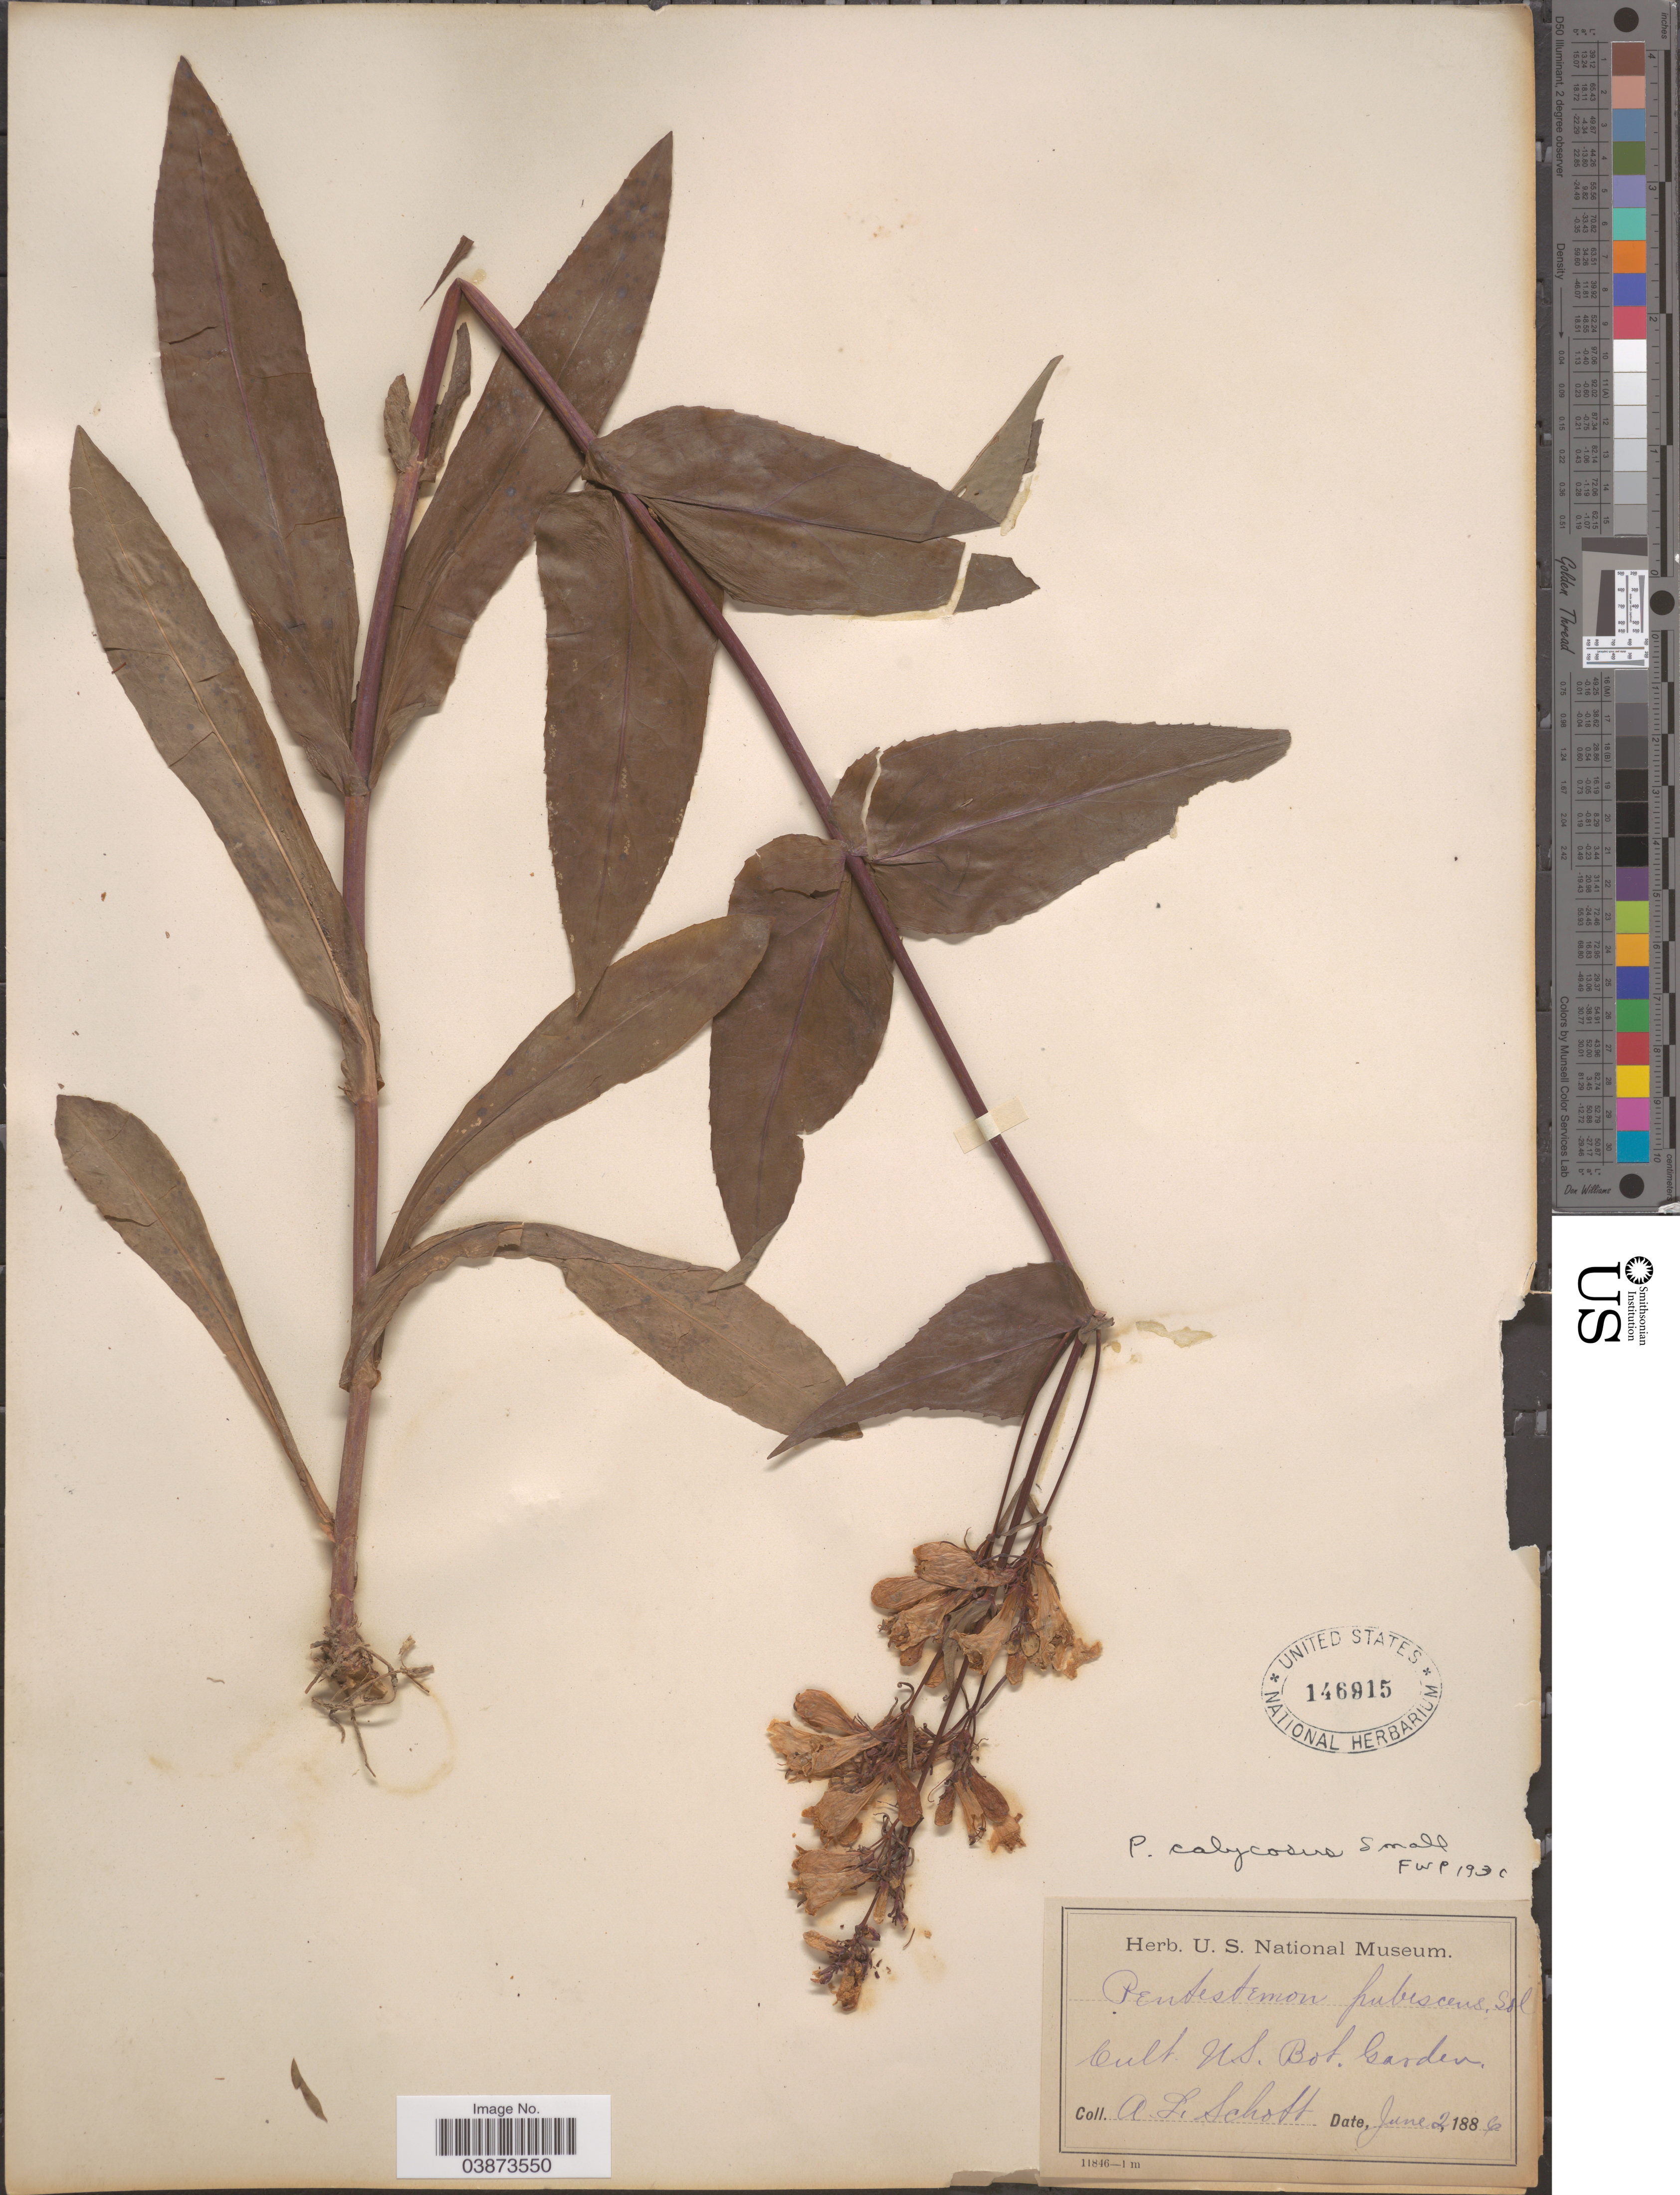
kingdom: Plantae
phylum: Tracheophyta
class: Magnoliopsida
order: Lamiales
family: Plantaginaceae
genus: Penstemon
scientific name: Penstemon calycosus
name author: Small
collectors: A. L. Schott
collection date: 1886-06-02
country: United States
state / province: District of Columbia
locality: Cult. U.S. Bot. Garden.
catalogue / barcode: US 146915